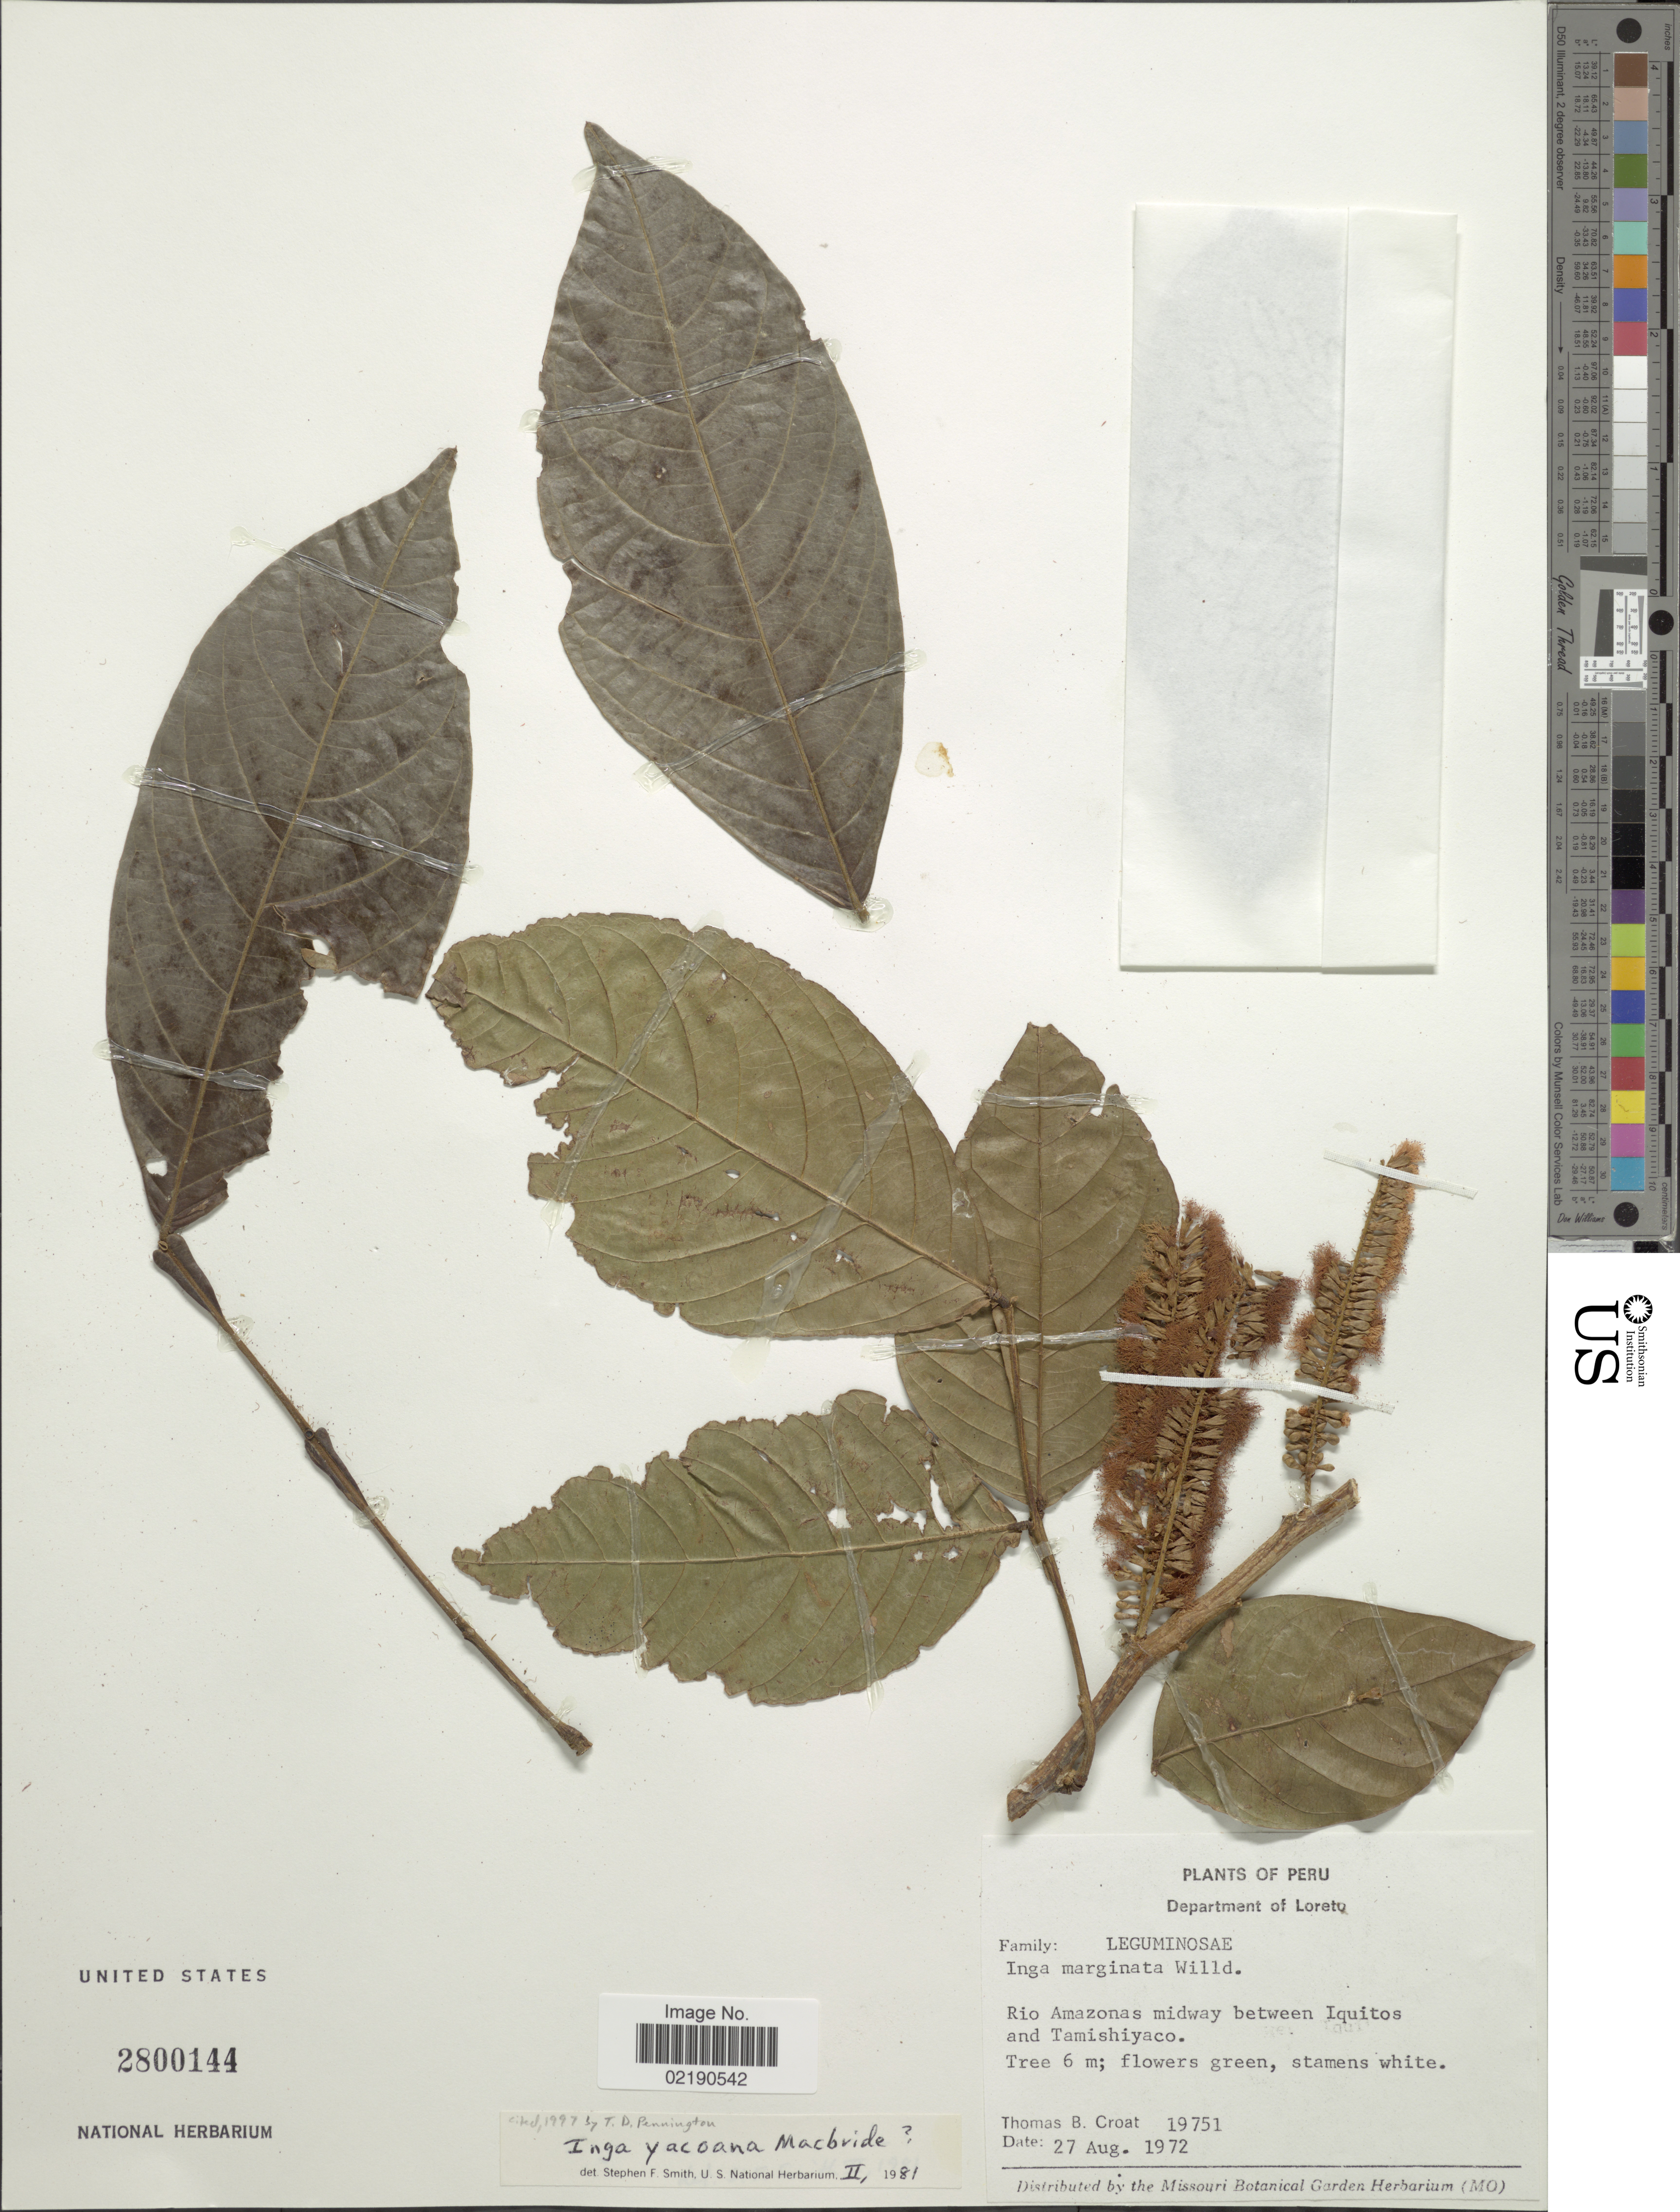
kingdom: Plantae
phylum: Tracheophyta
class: Magnoliopsida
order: Fabales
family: Fabaceae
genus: Inga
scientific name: Inga yacoana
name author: J.F. Macbr.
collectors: T. B. Croat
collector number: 19751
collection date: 1972-08-27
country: Peru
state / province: Loreto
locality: Department of Loreto. Rio Amazonas midway between Iquitos and Tamishiyaco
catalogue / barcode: US 2800144